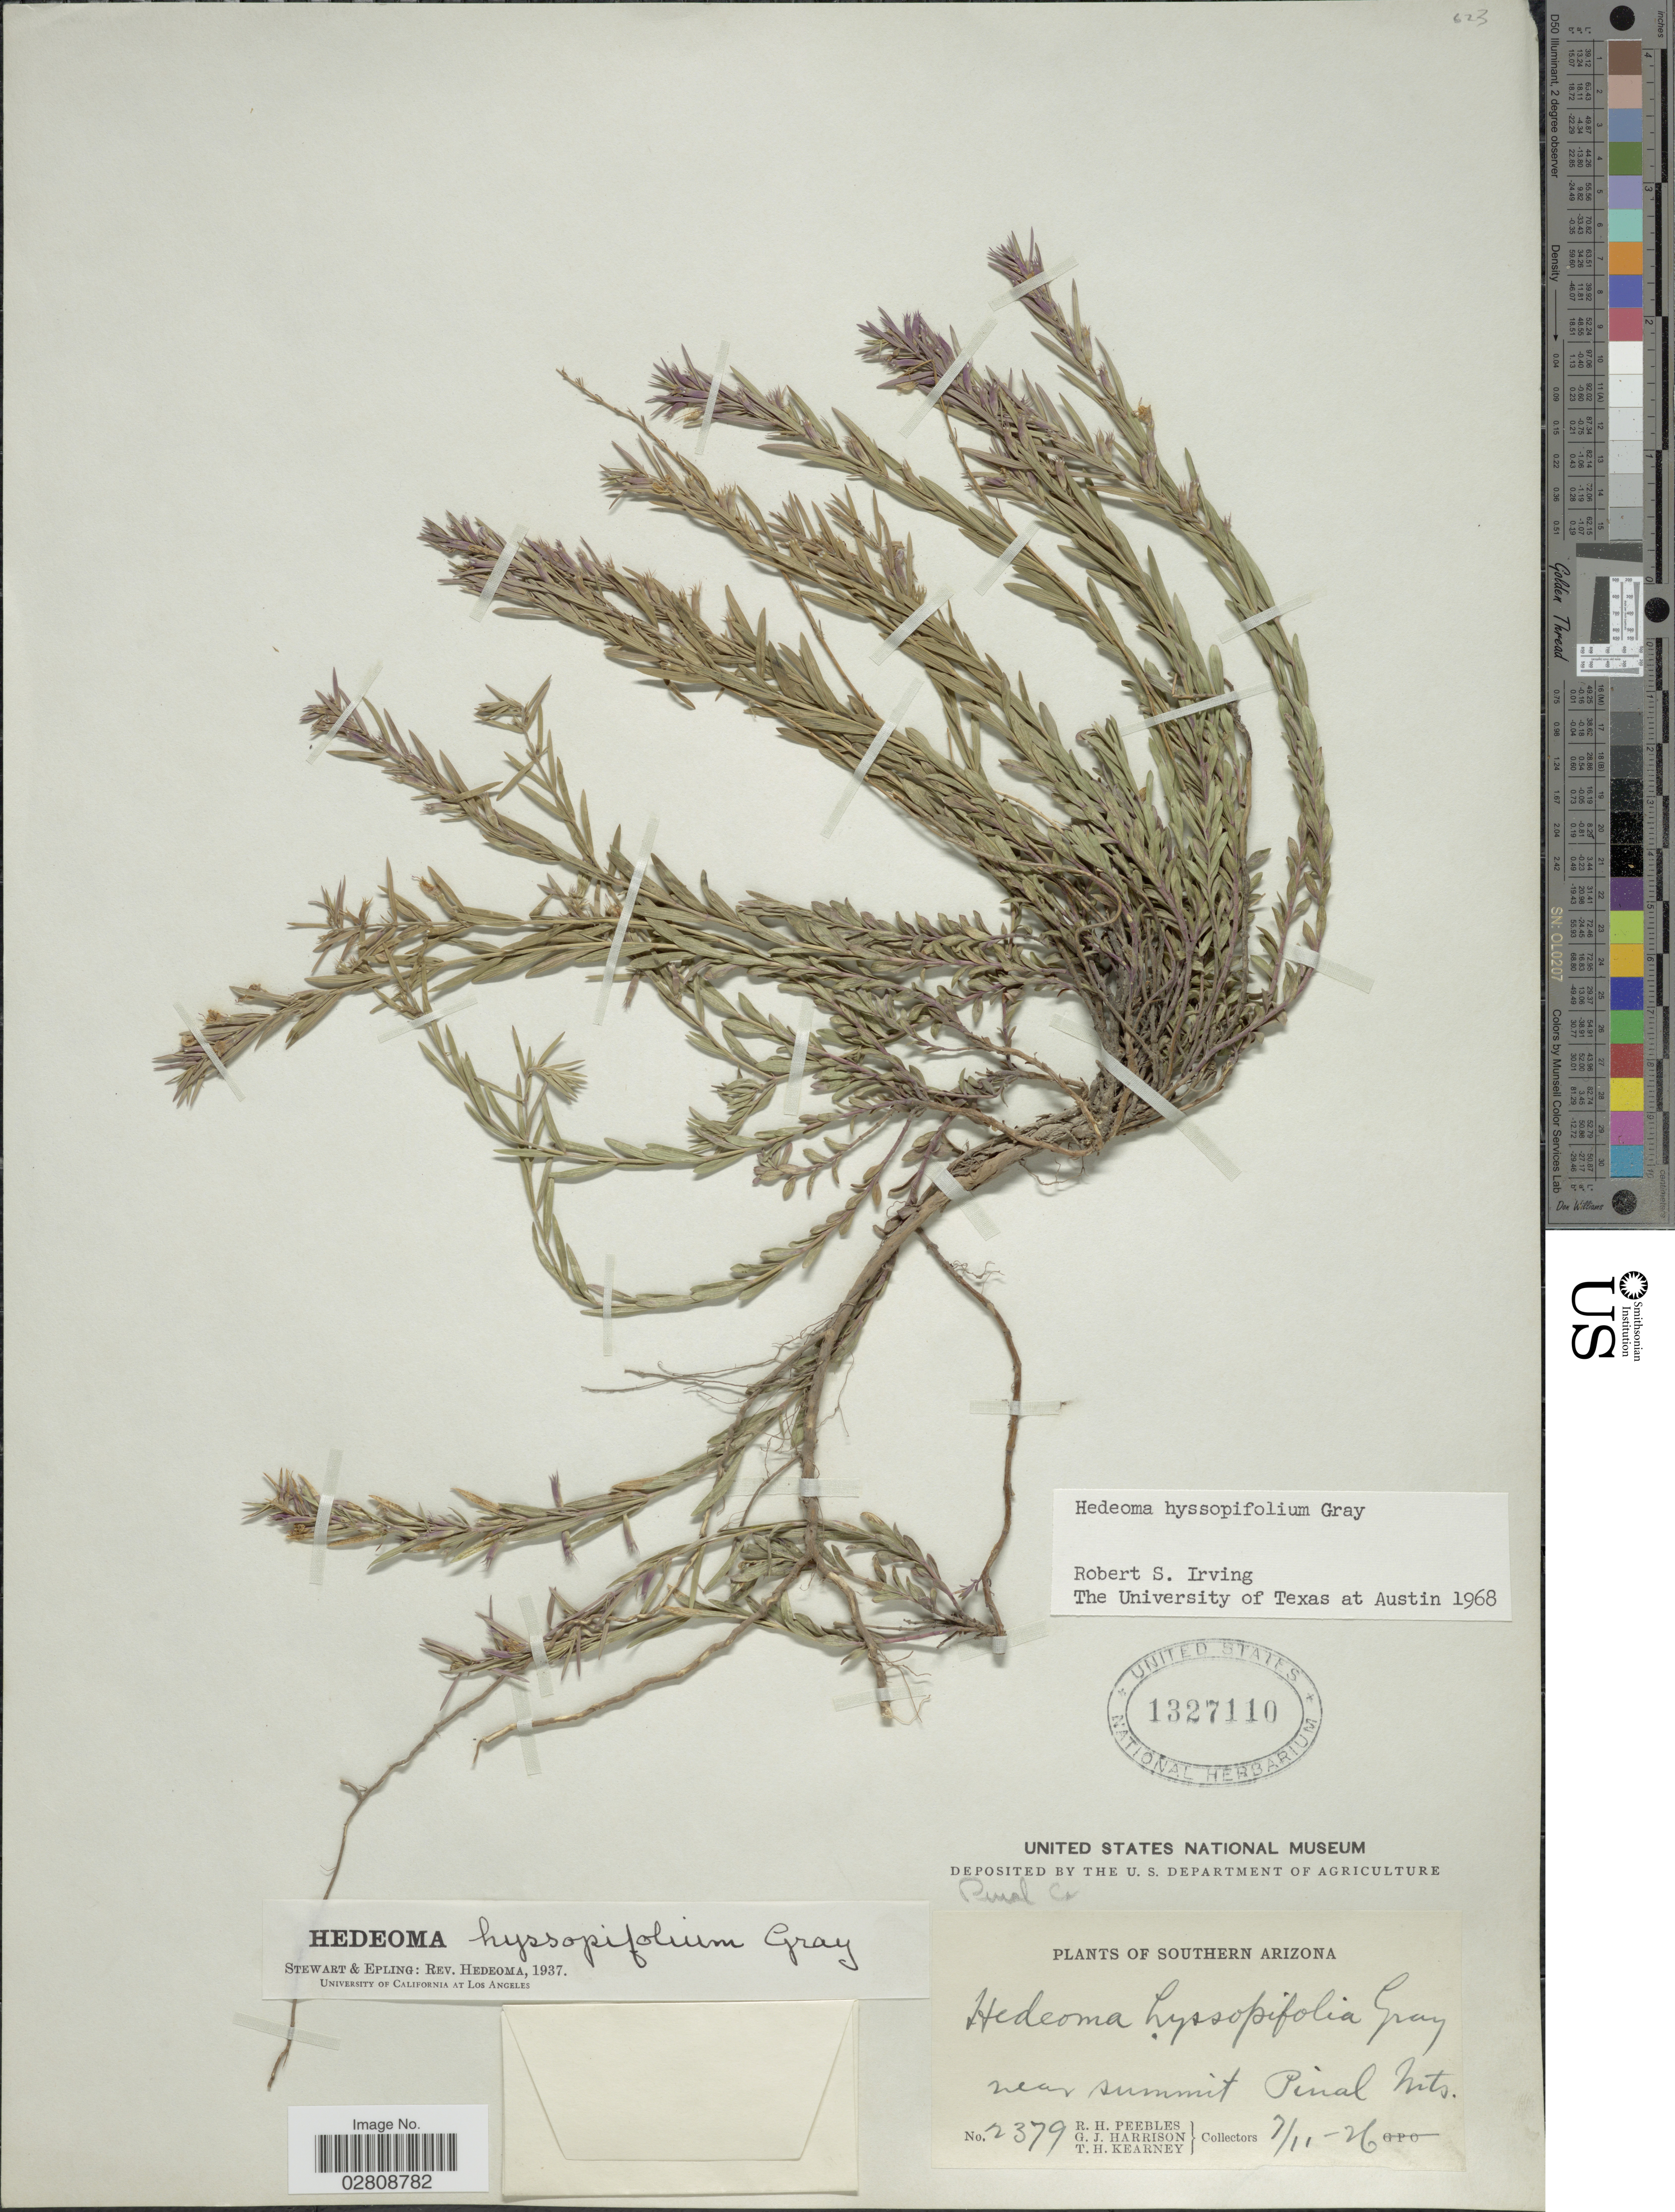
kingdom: Plantae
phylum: Tracheophyta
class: Magnoliopsida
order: Lamiales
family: Lamiaceae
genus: Hedeoma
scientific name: Hedeoma hyssopifolia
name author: A. Gray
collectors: R. H. Peebles, G. J. Harrison & T. H. Kearney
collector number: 2379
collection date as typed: Transcribed d/m/y: 11/7/26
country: United States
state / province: Arizona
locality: Southern Arizona. Near Summit Pinal Mts. Pinal Co.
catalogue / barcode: US 1327110